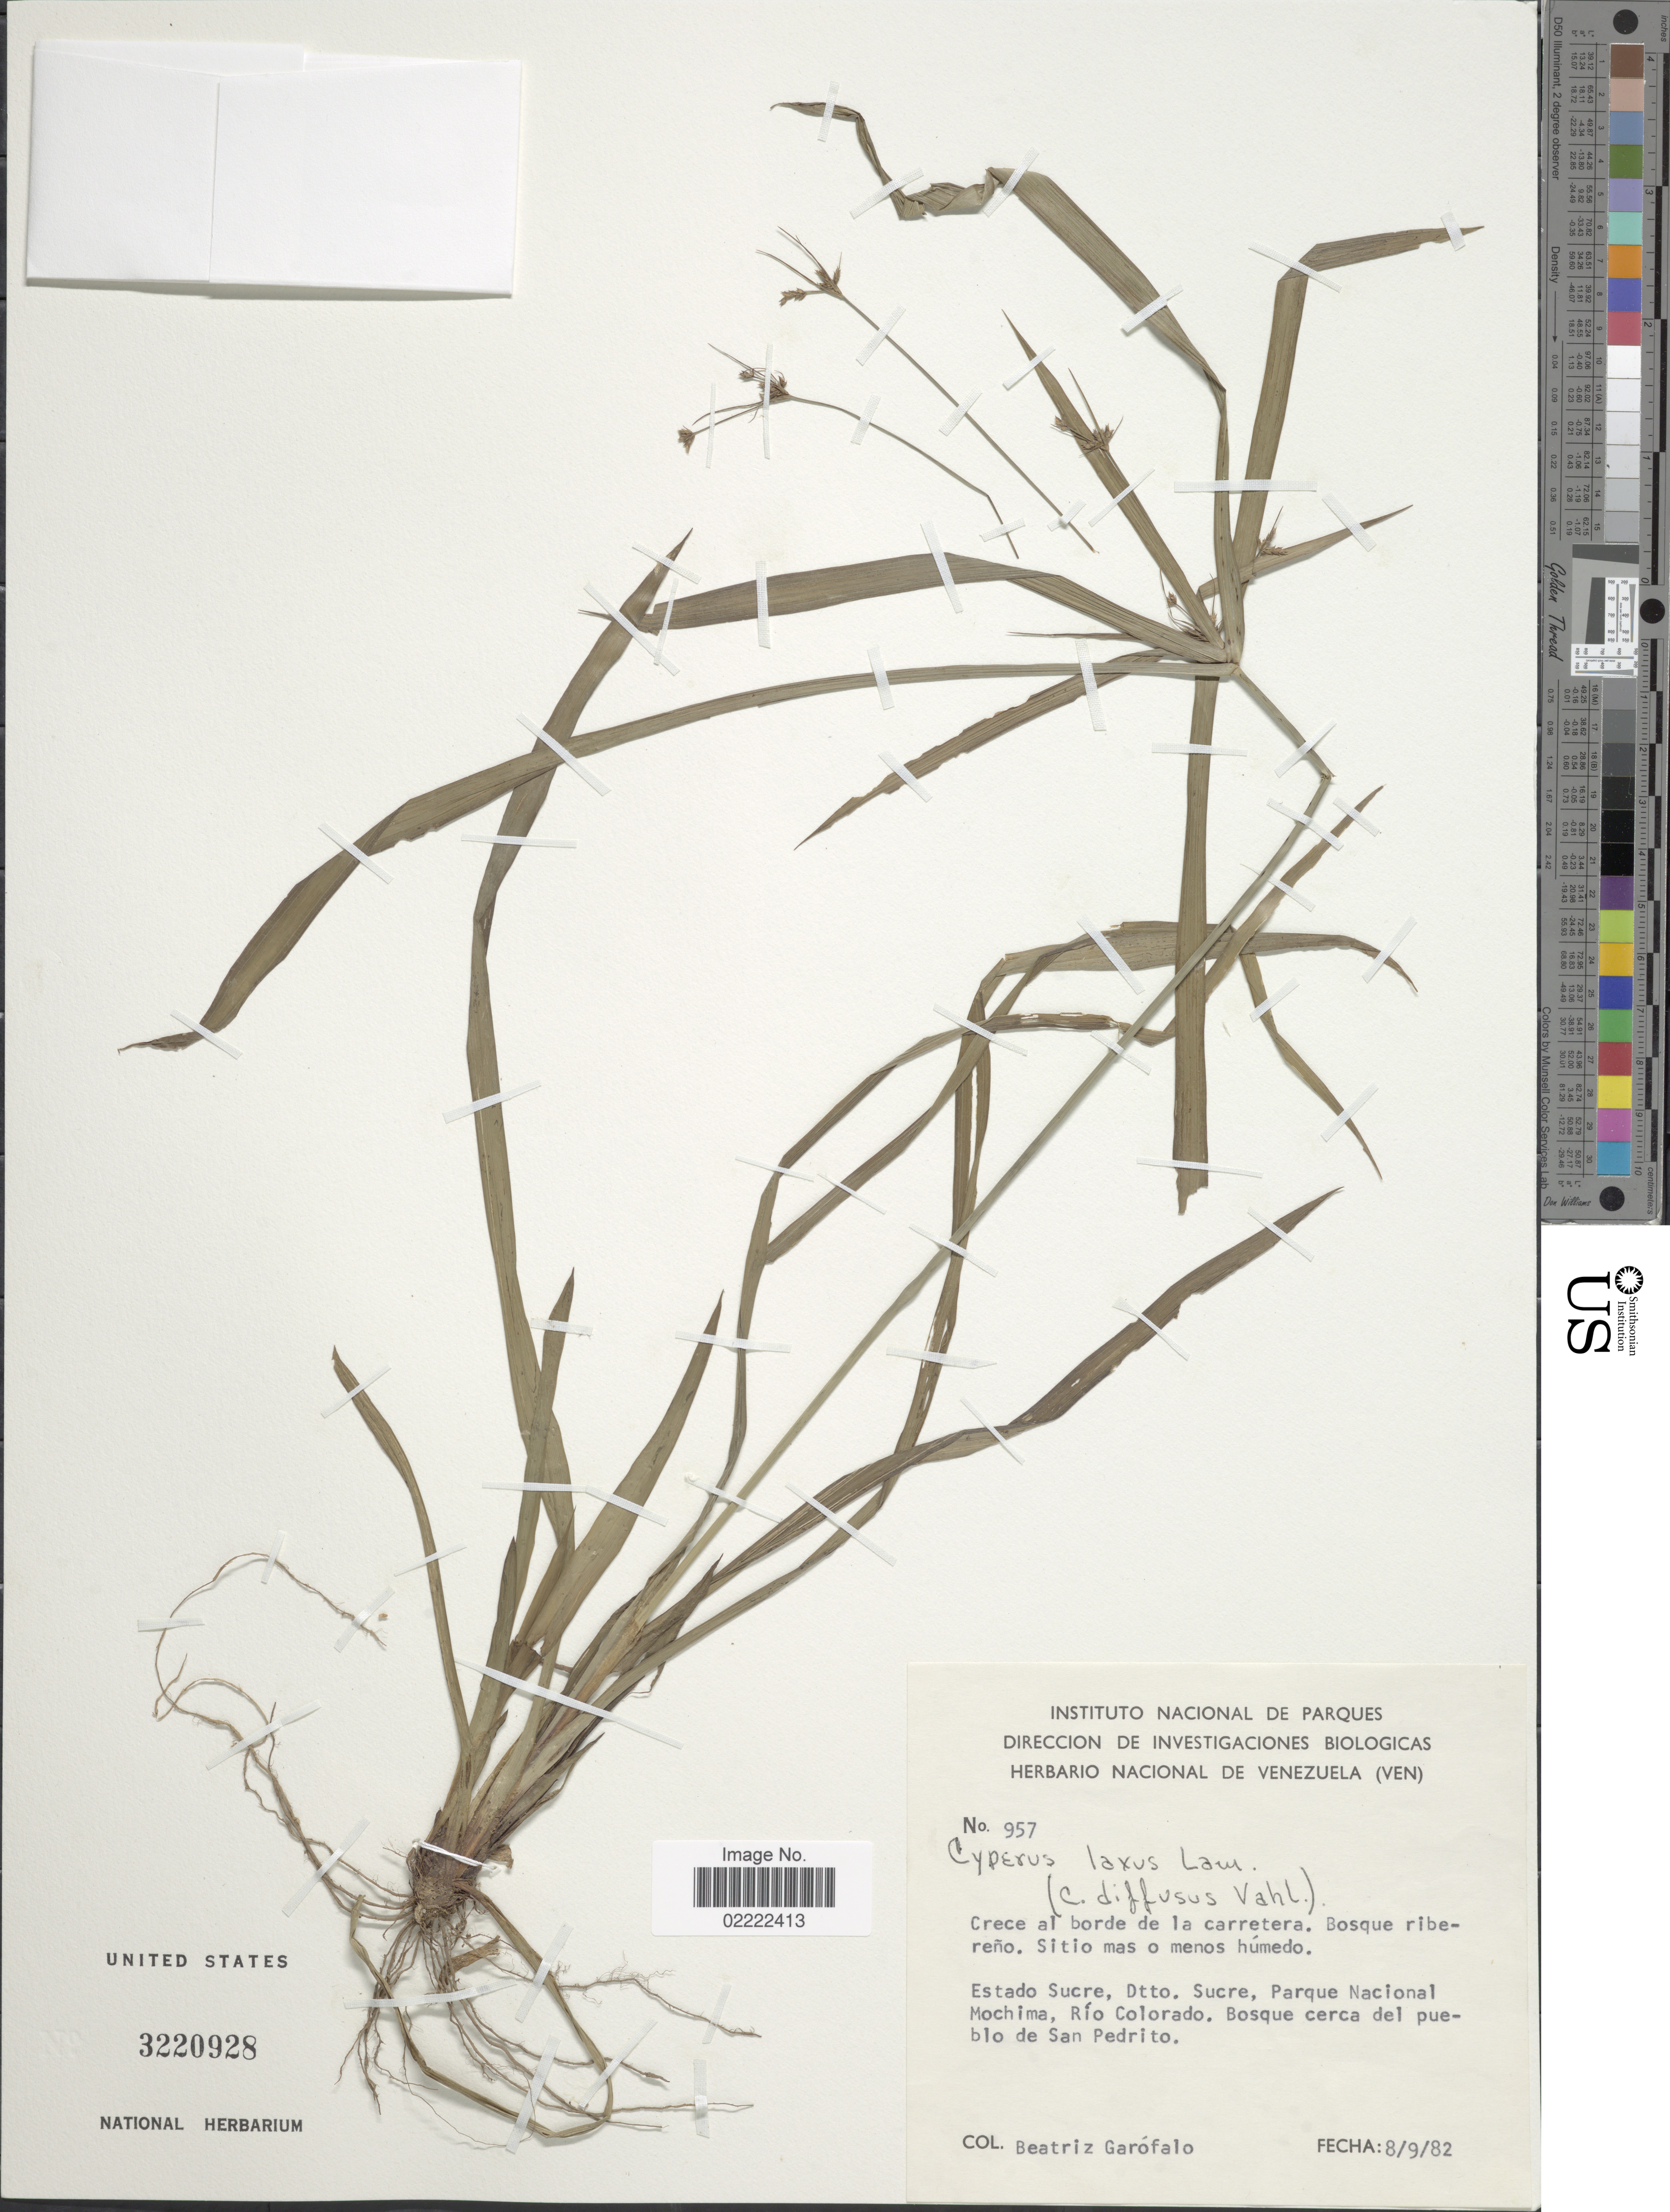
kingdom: Plantae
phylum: Tracheophyta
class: Liliopsida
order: Poales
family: Cyperaceae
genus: Cyperus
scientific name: Cyperus laxus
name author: Lam.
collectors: B. Garofalo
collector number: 957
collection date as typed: Transcribed d/m/y: 8/9/82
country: Venezuela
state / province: Sucre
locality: Estado Sucre, Dtto. Sucre, Parque Nacional Mochima, Rio Colorado. Bosque cerca del pueblo de San Pedrito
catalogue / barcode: US 3220928